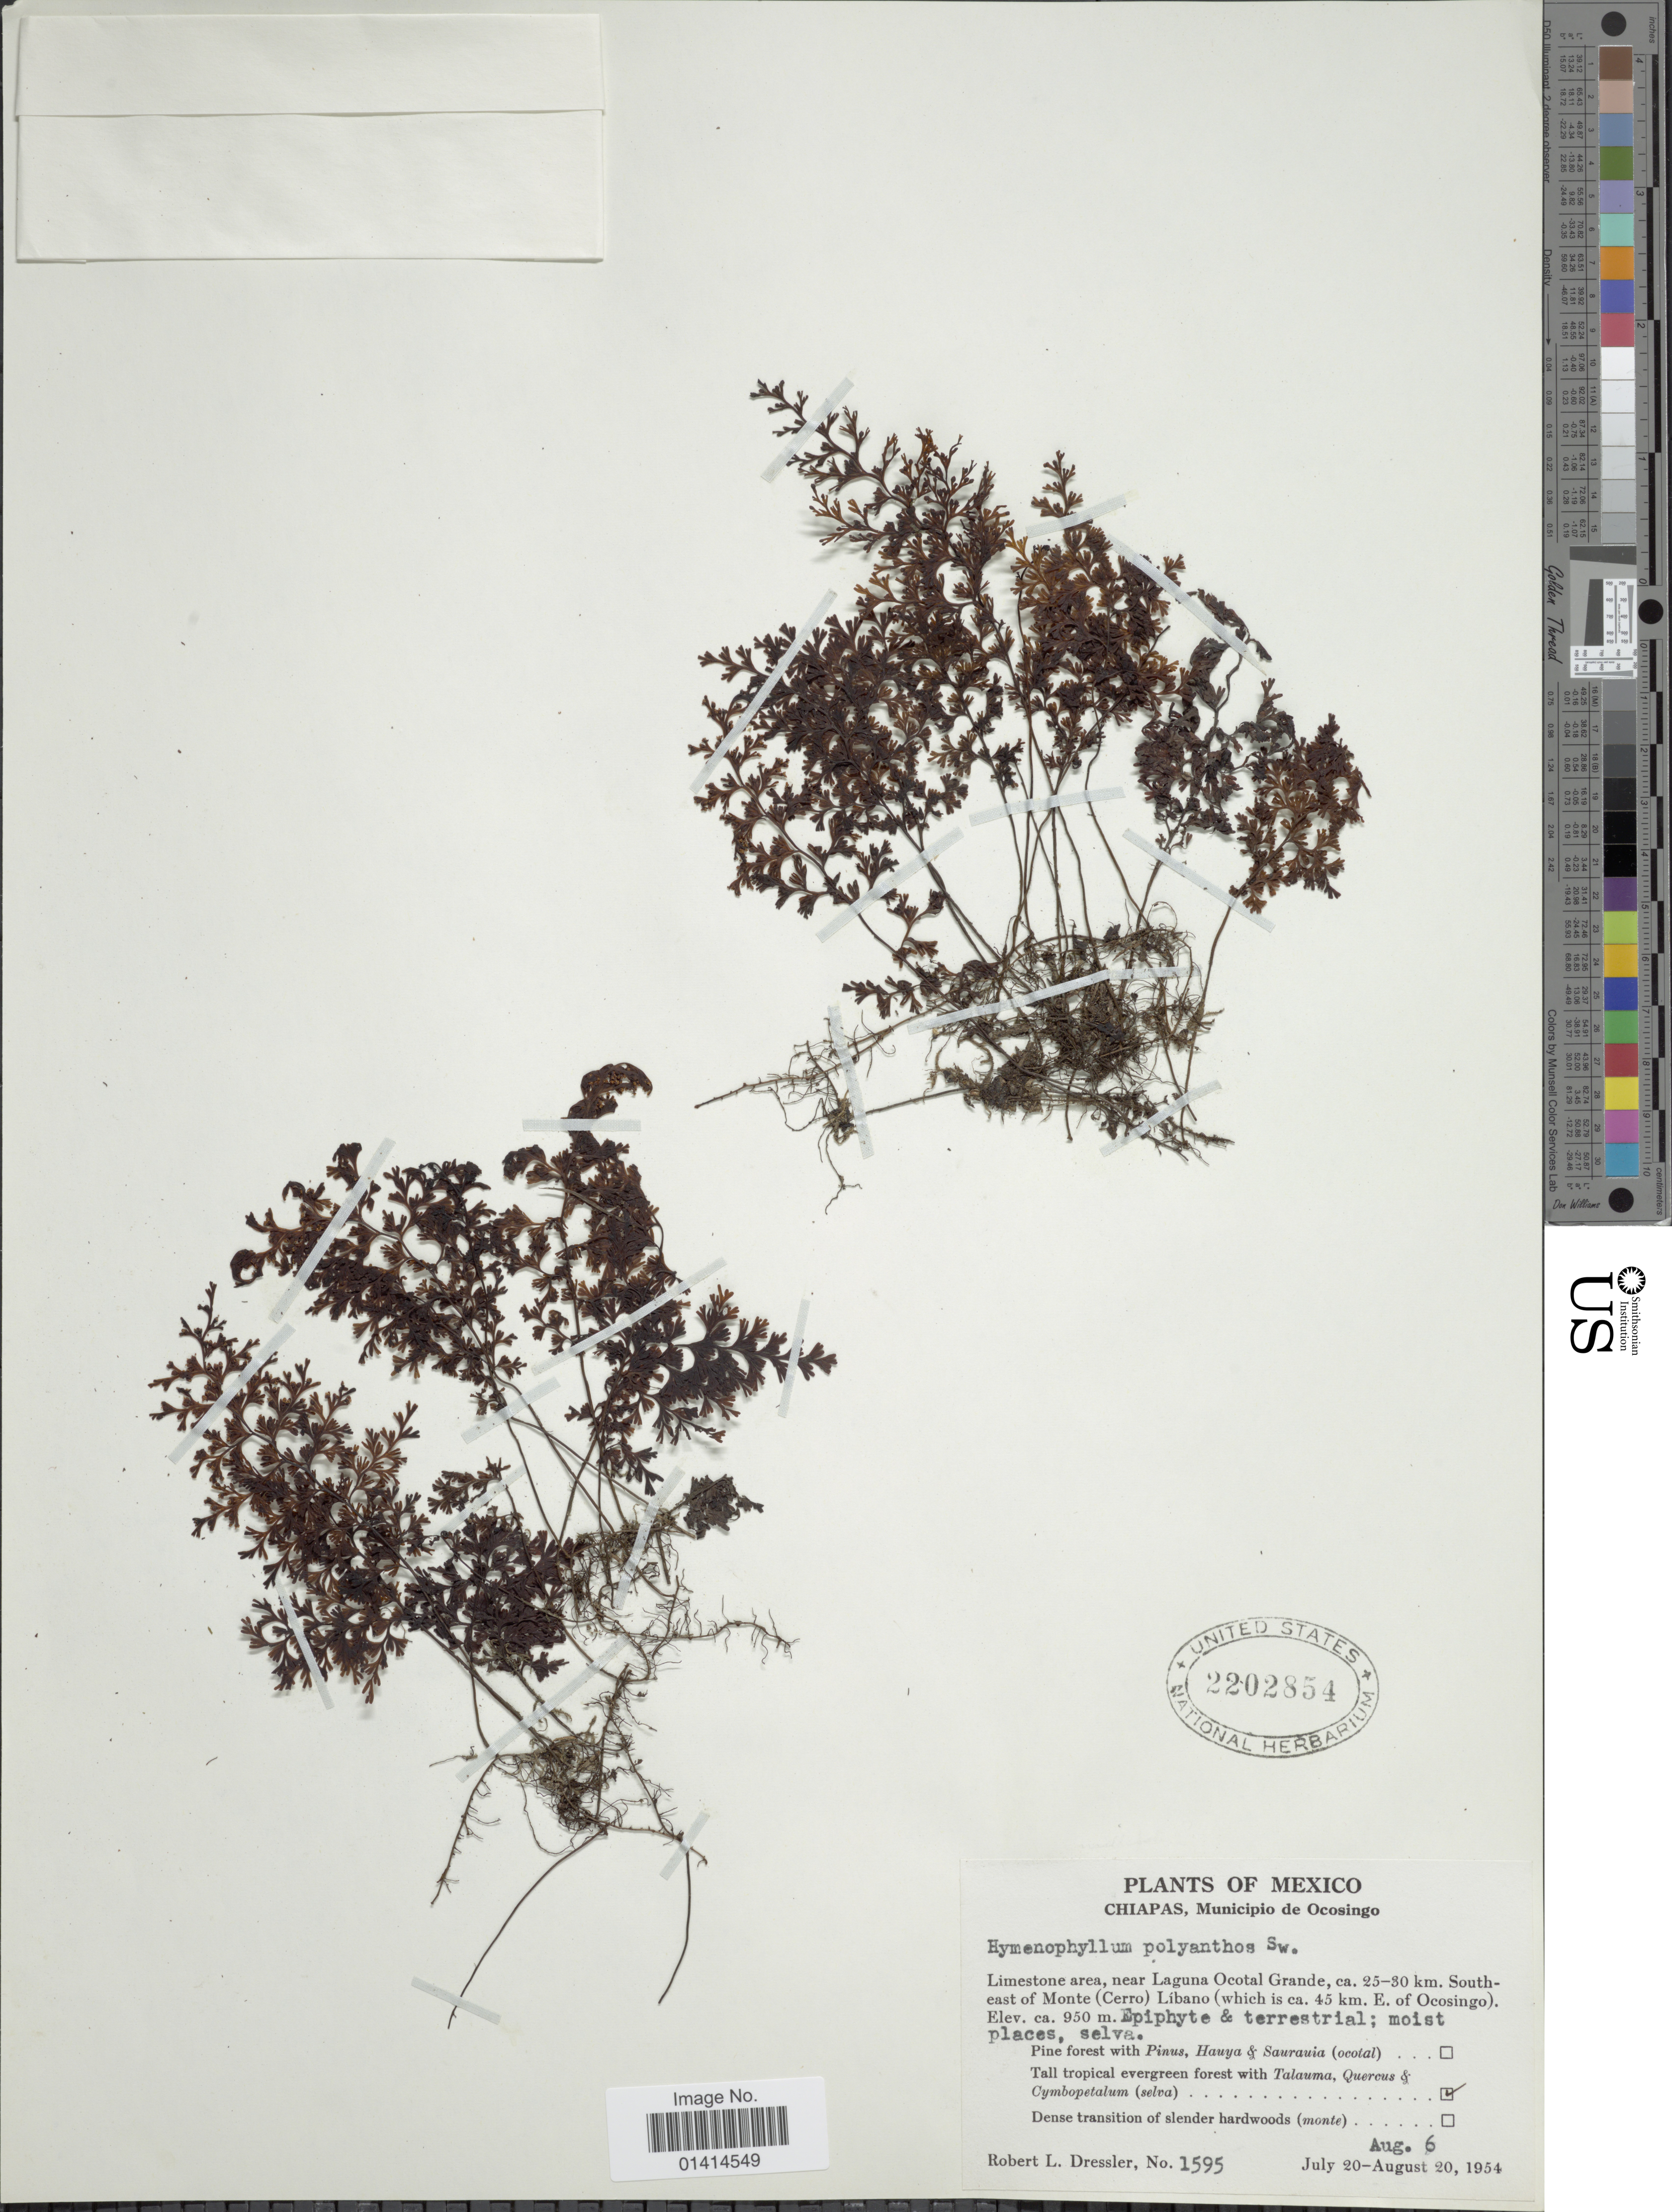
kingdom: Plantae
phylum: Tracheophyta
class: Polypodiopsida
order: Hymenophyllales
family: Hymenophyllaceae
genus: Hymenophyllum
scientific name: Hymenophyllum polyanthos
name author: (Sw.) Sw.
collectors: R. Dressler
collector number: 1595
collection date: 1954-08-06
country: Mexico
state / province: Chiapas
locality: Municipio, Limestone area, near Laguna Ocotal Grande, ca 25-30 km. South-east of Monte (Cerro) Libano (which is ca. 45 km E of Ocosingo)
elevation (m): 950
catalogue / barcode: US 2202854